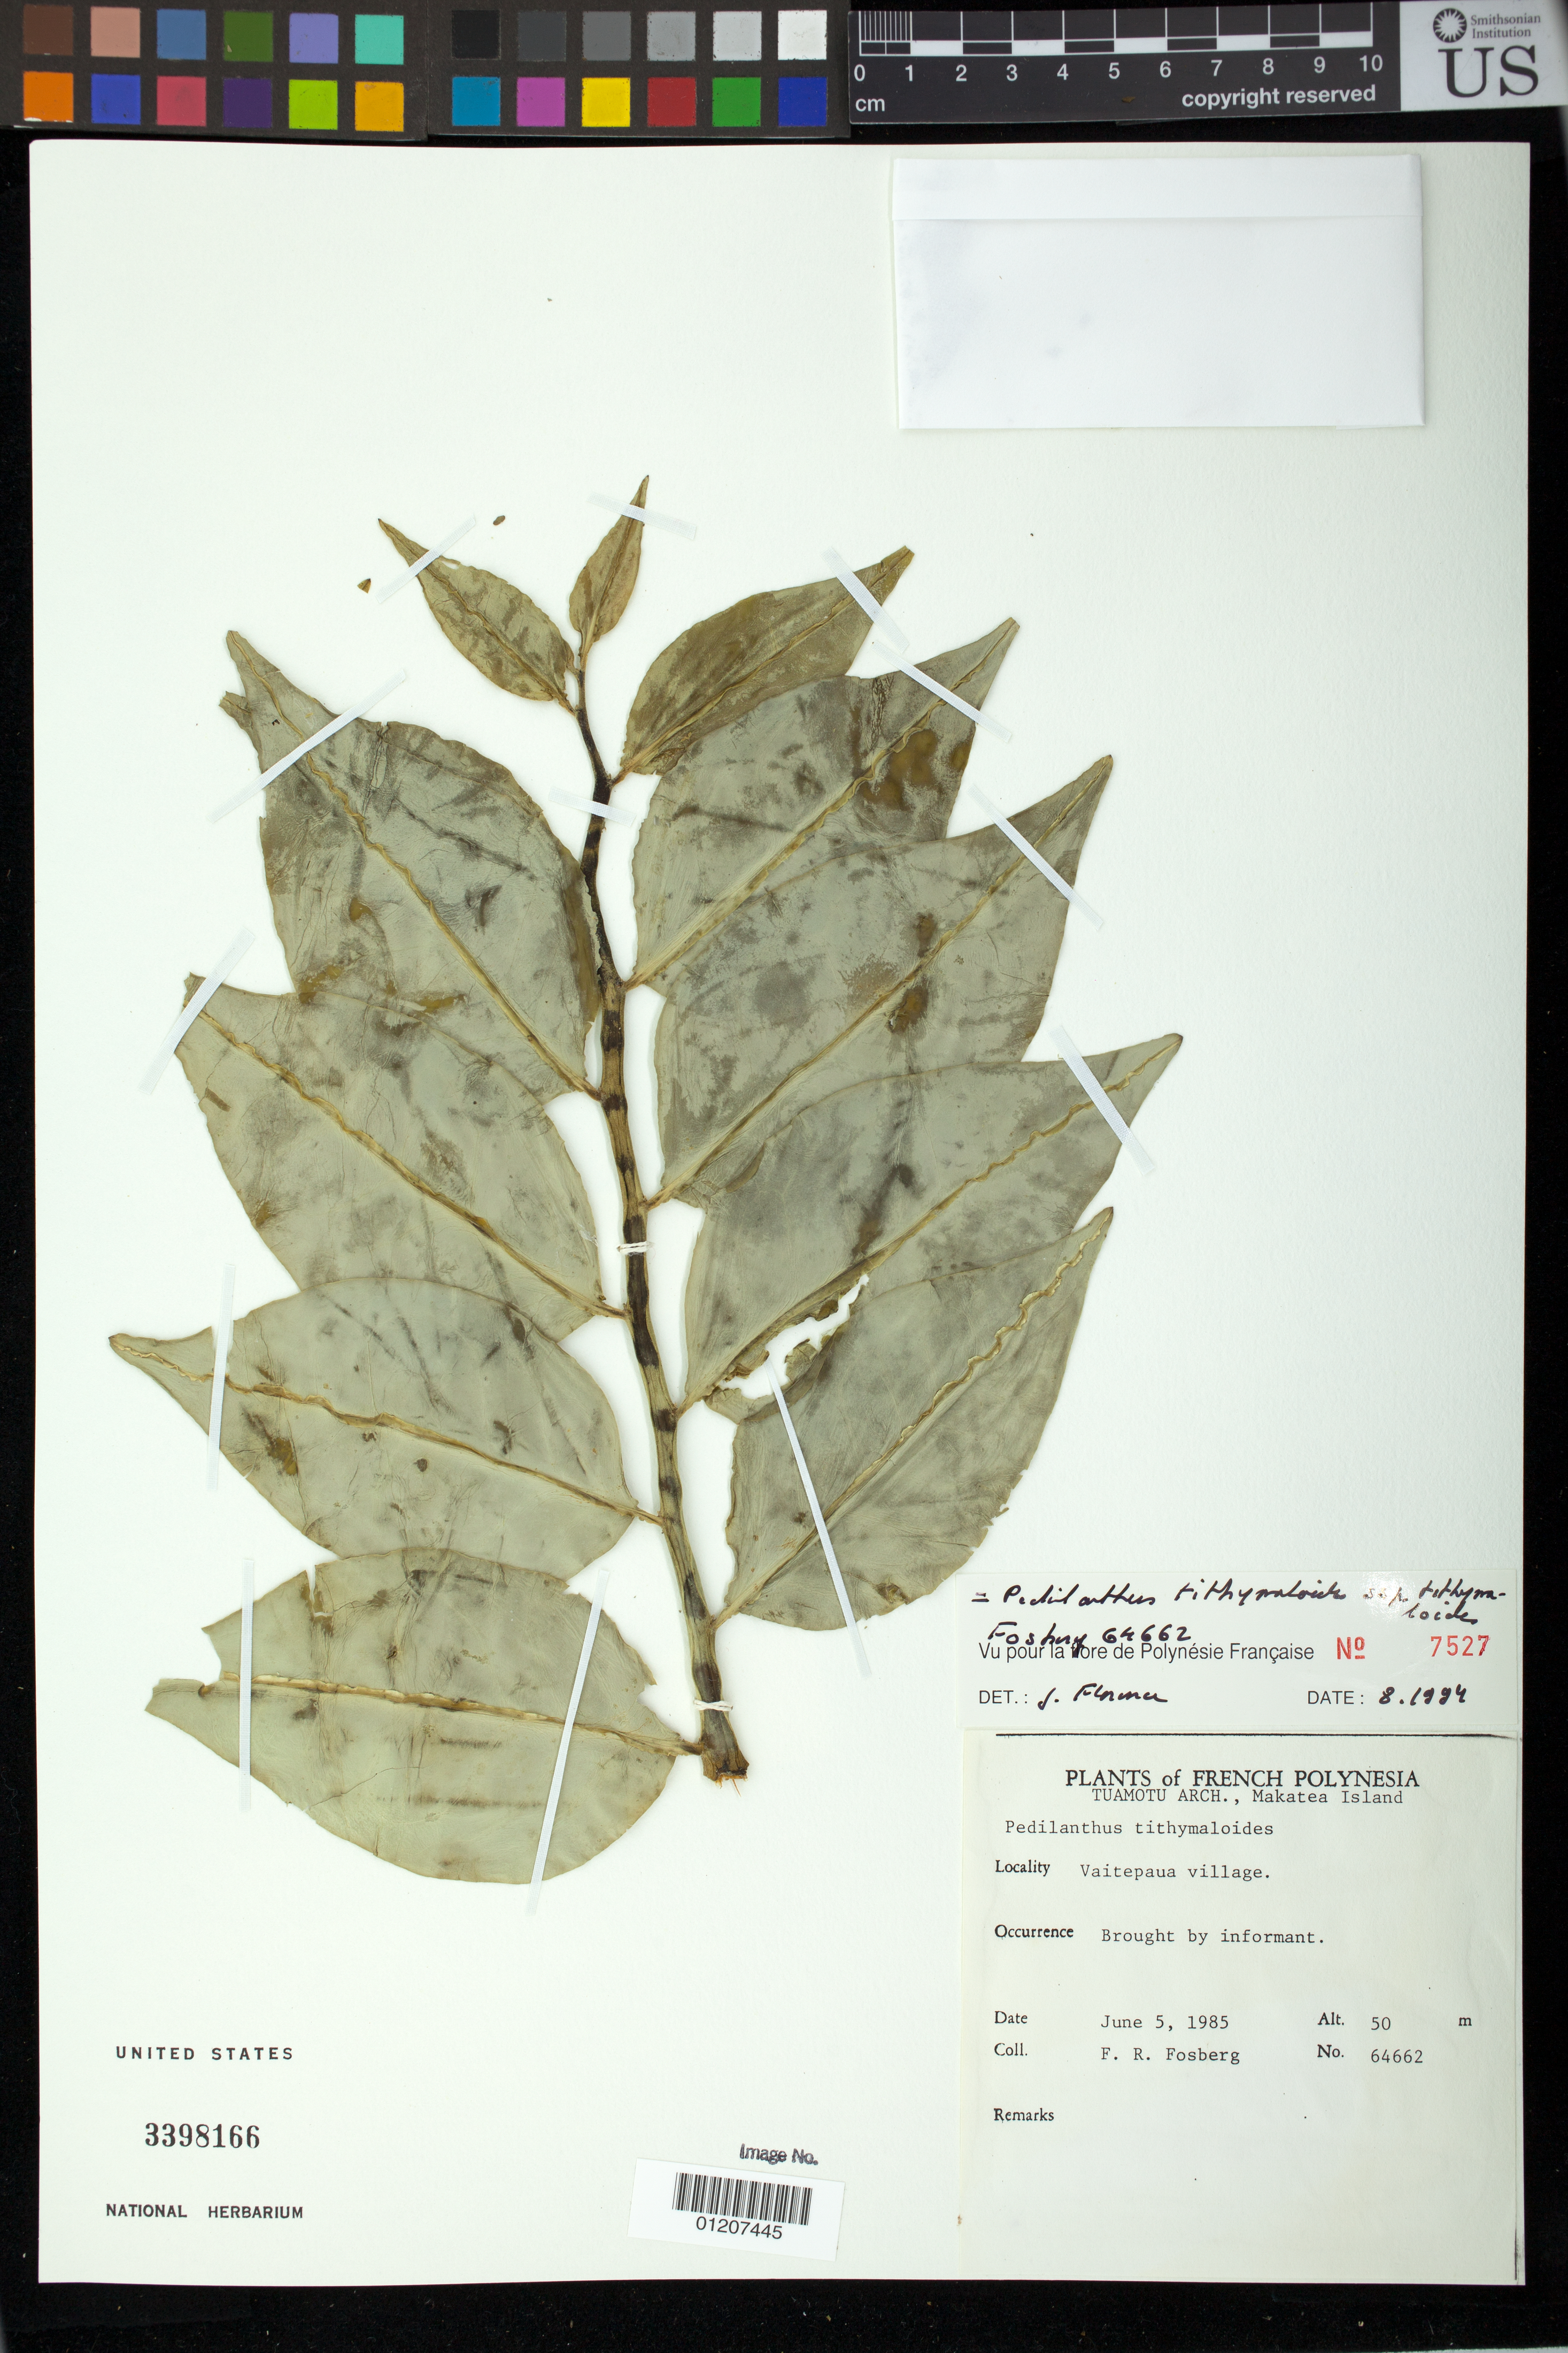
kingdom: Plantae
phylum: Tracheophyta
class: Magnoliopsida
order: Malpighiales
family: Euphorbiaceae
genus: Euphorbia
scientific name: Euphorbia tithymaloides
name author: L.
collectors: F. R. Fosberg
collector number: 63662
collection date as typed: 05 Jun 1985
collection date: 1985-06-05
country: French Polynesia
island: Makatea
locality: Makatea, Vaitepaua village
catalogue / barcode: US 3398166